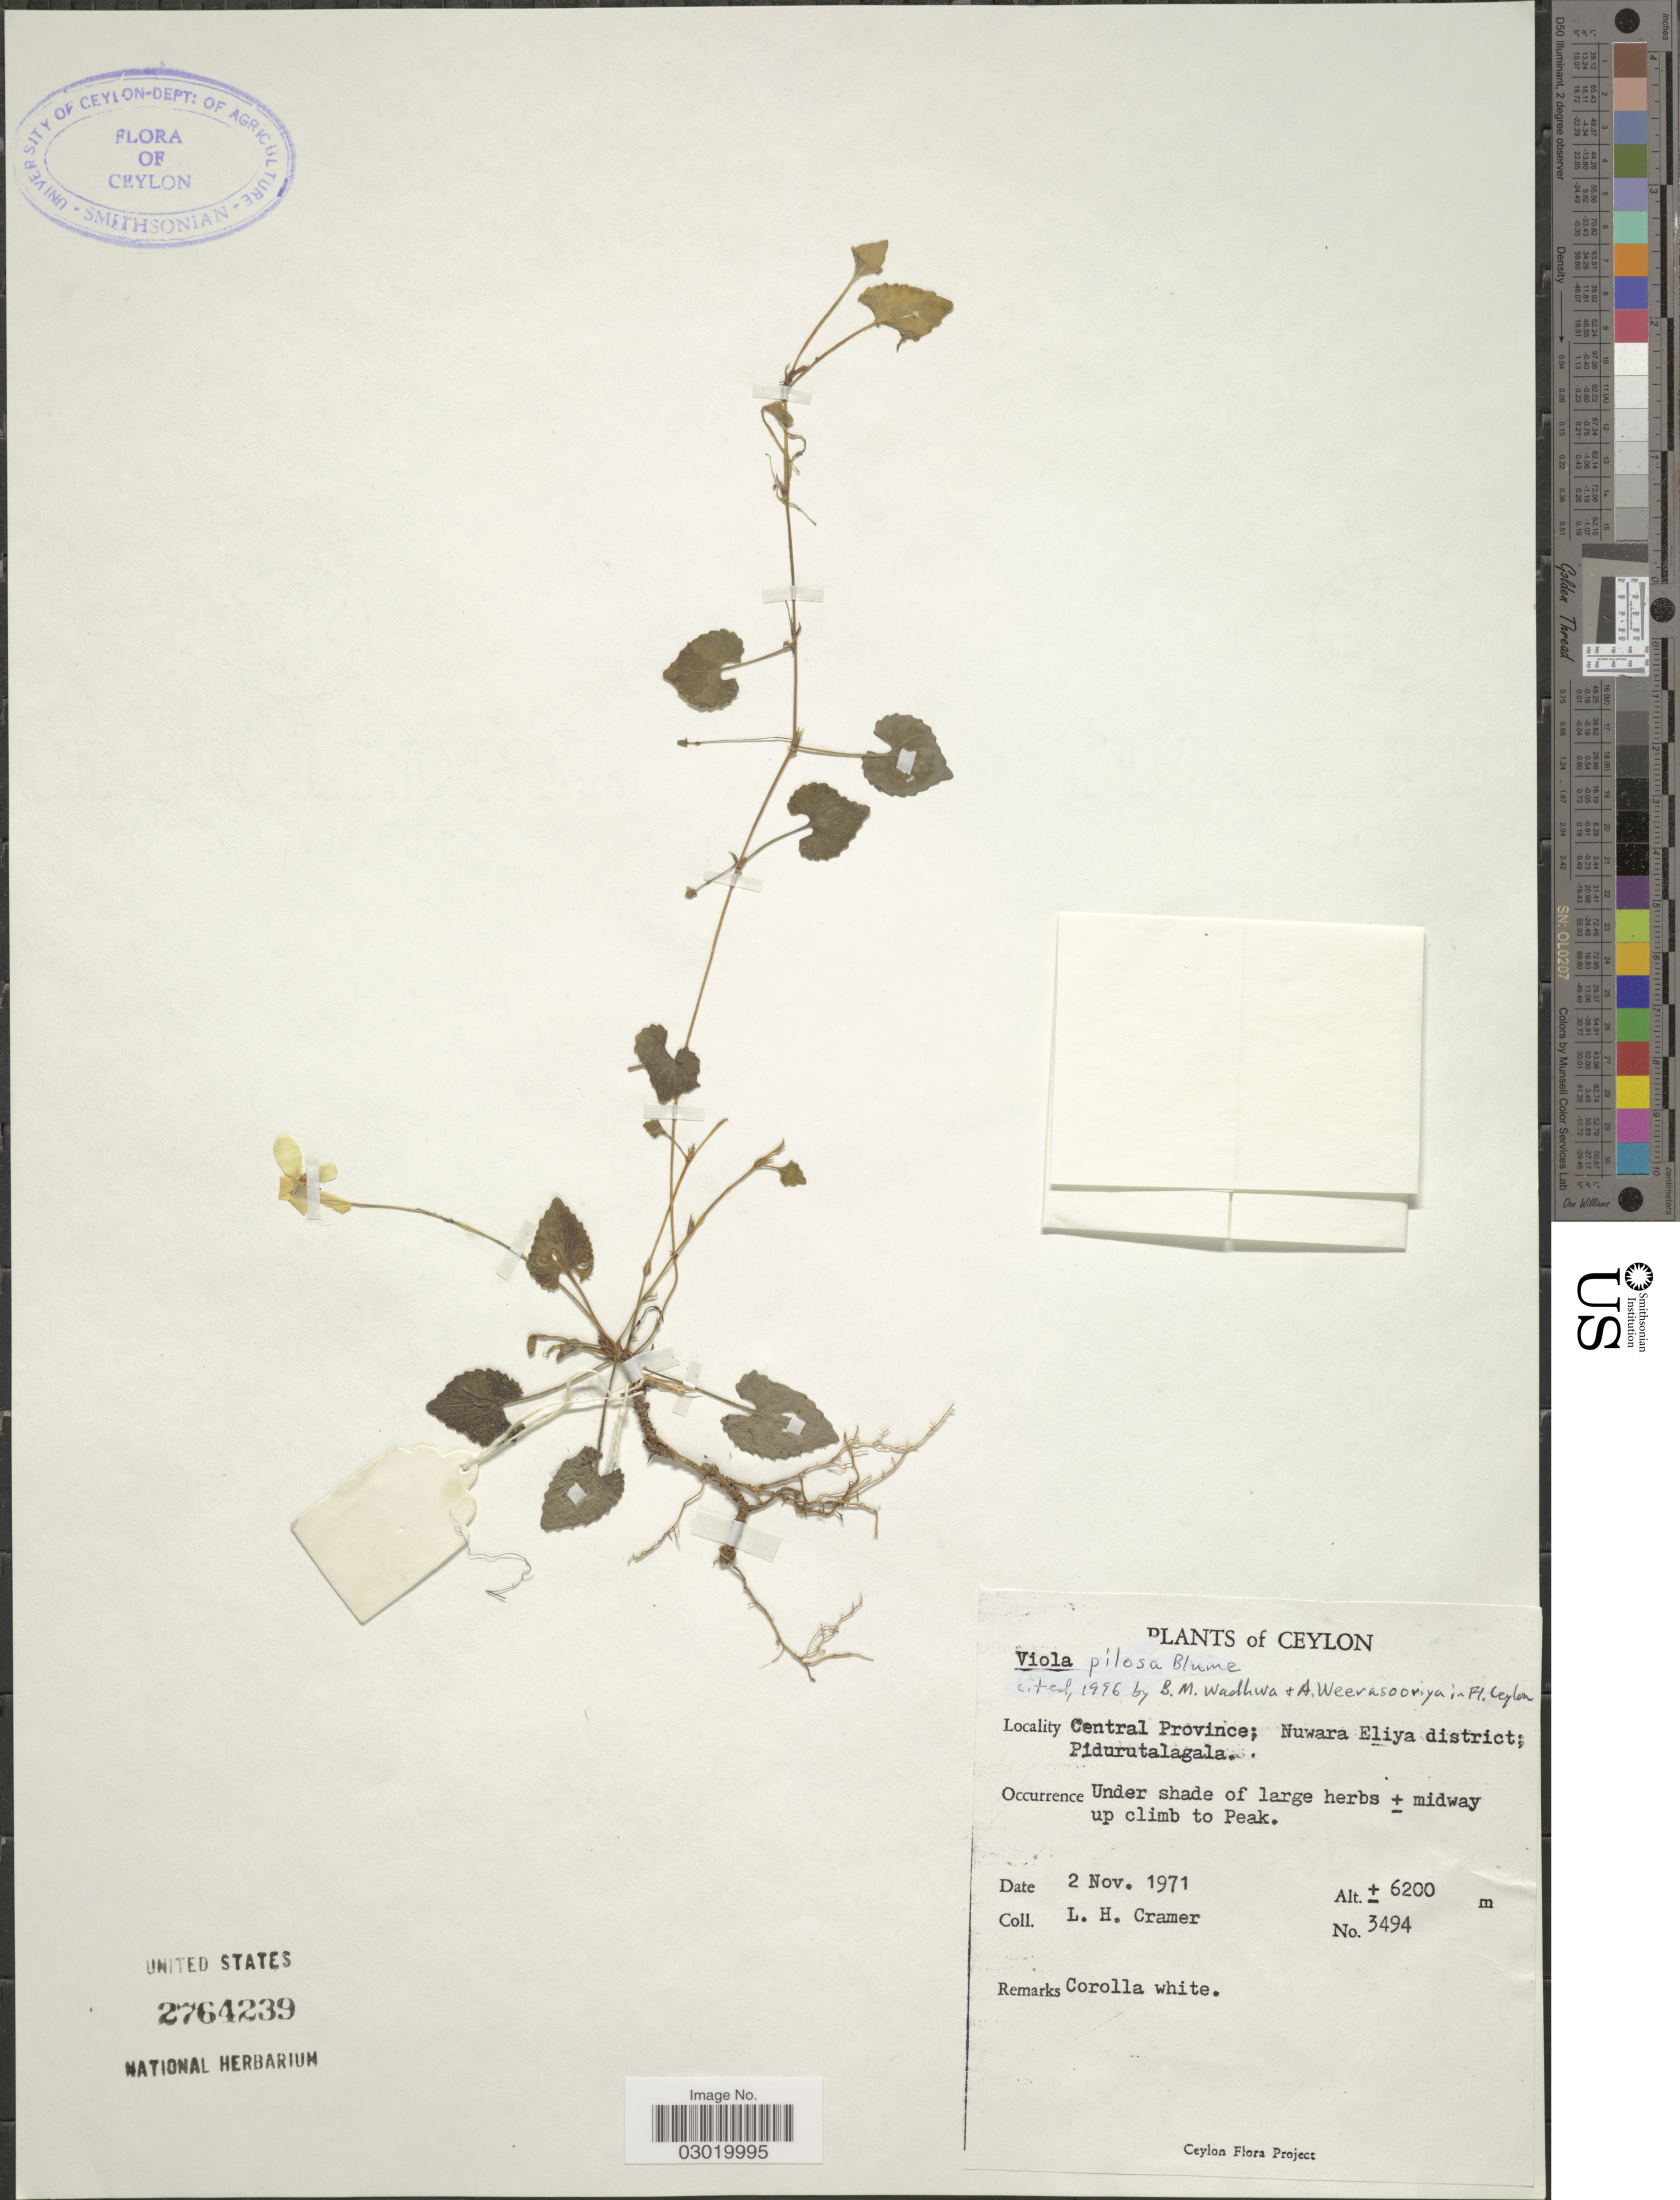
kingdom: Plantae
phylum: Tracheophyta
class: Magnoliopsida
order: Malpighiales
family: Violaceae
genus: Viola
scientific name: Viola pilosa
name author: Blume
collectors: L. H. Cramer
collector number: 3494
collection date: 1971-11-02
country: Sri Lanka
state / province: Central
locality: Ceylon. Central Province; Nuwara Eliya district; Pidurutalagala.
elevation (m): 6200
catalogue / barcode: US 2764239